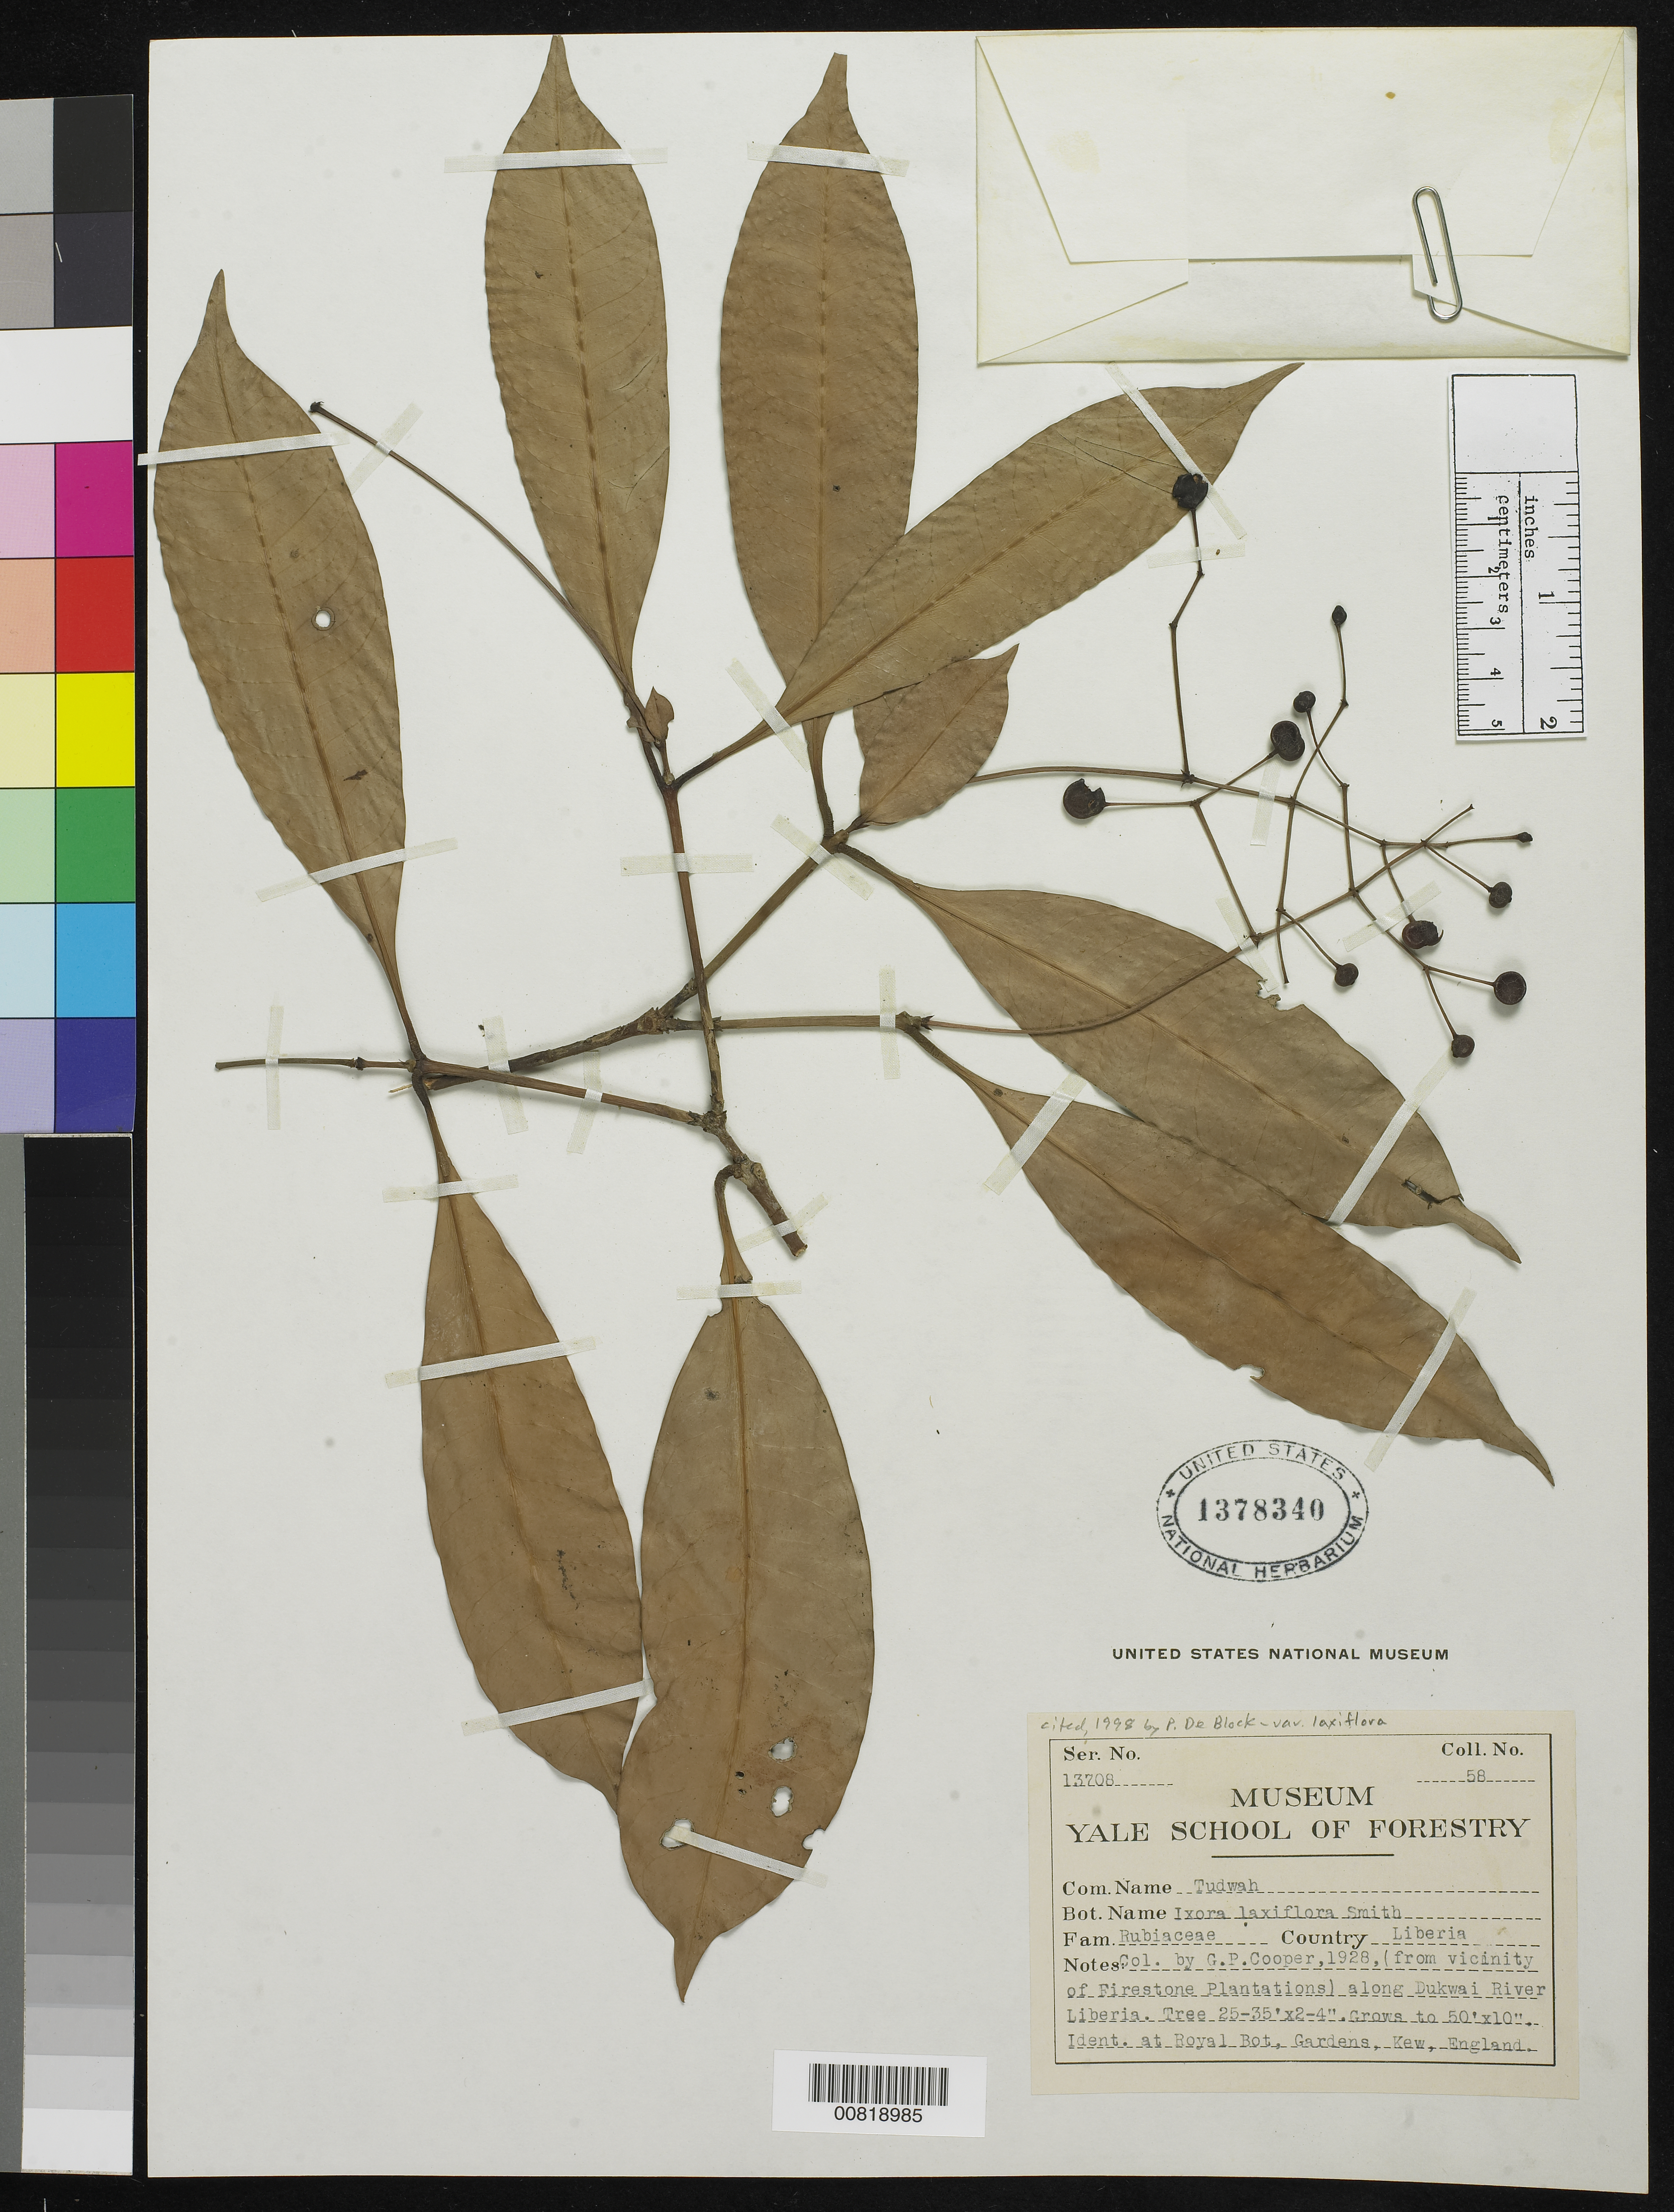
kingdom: Plantae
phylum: Tracheophyta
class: Magnoliopsida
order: Gentianales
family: Rubiaceae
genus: Ixora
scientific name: Ixora laxiflora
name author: Sm.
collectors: G. Cooper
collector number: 58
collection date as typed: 1928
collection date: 1928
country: Liberia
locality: (near Firestone Plantations) along Dukwai River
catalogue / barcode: US 1378340